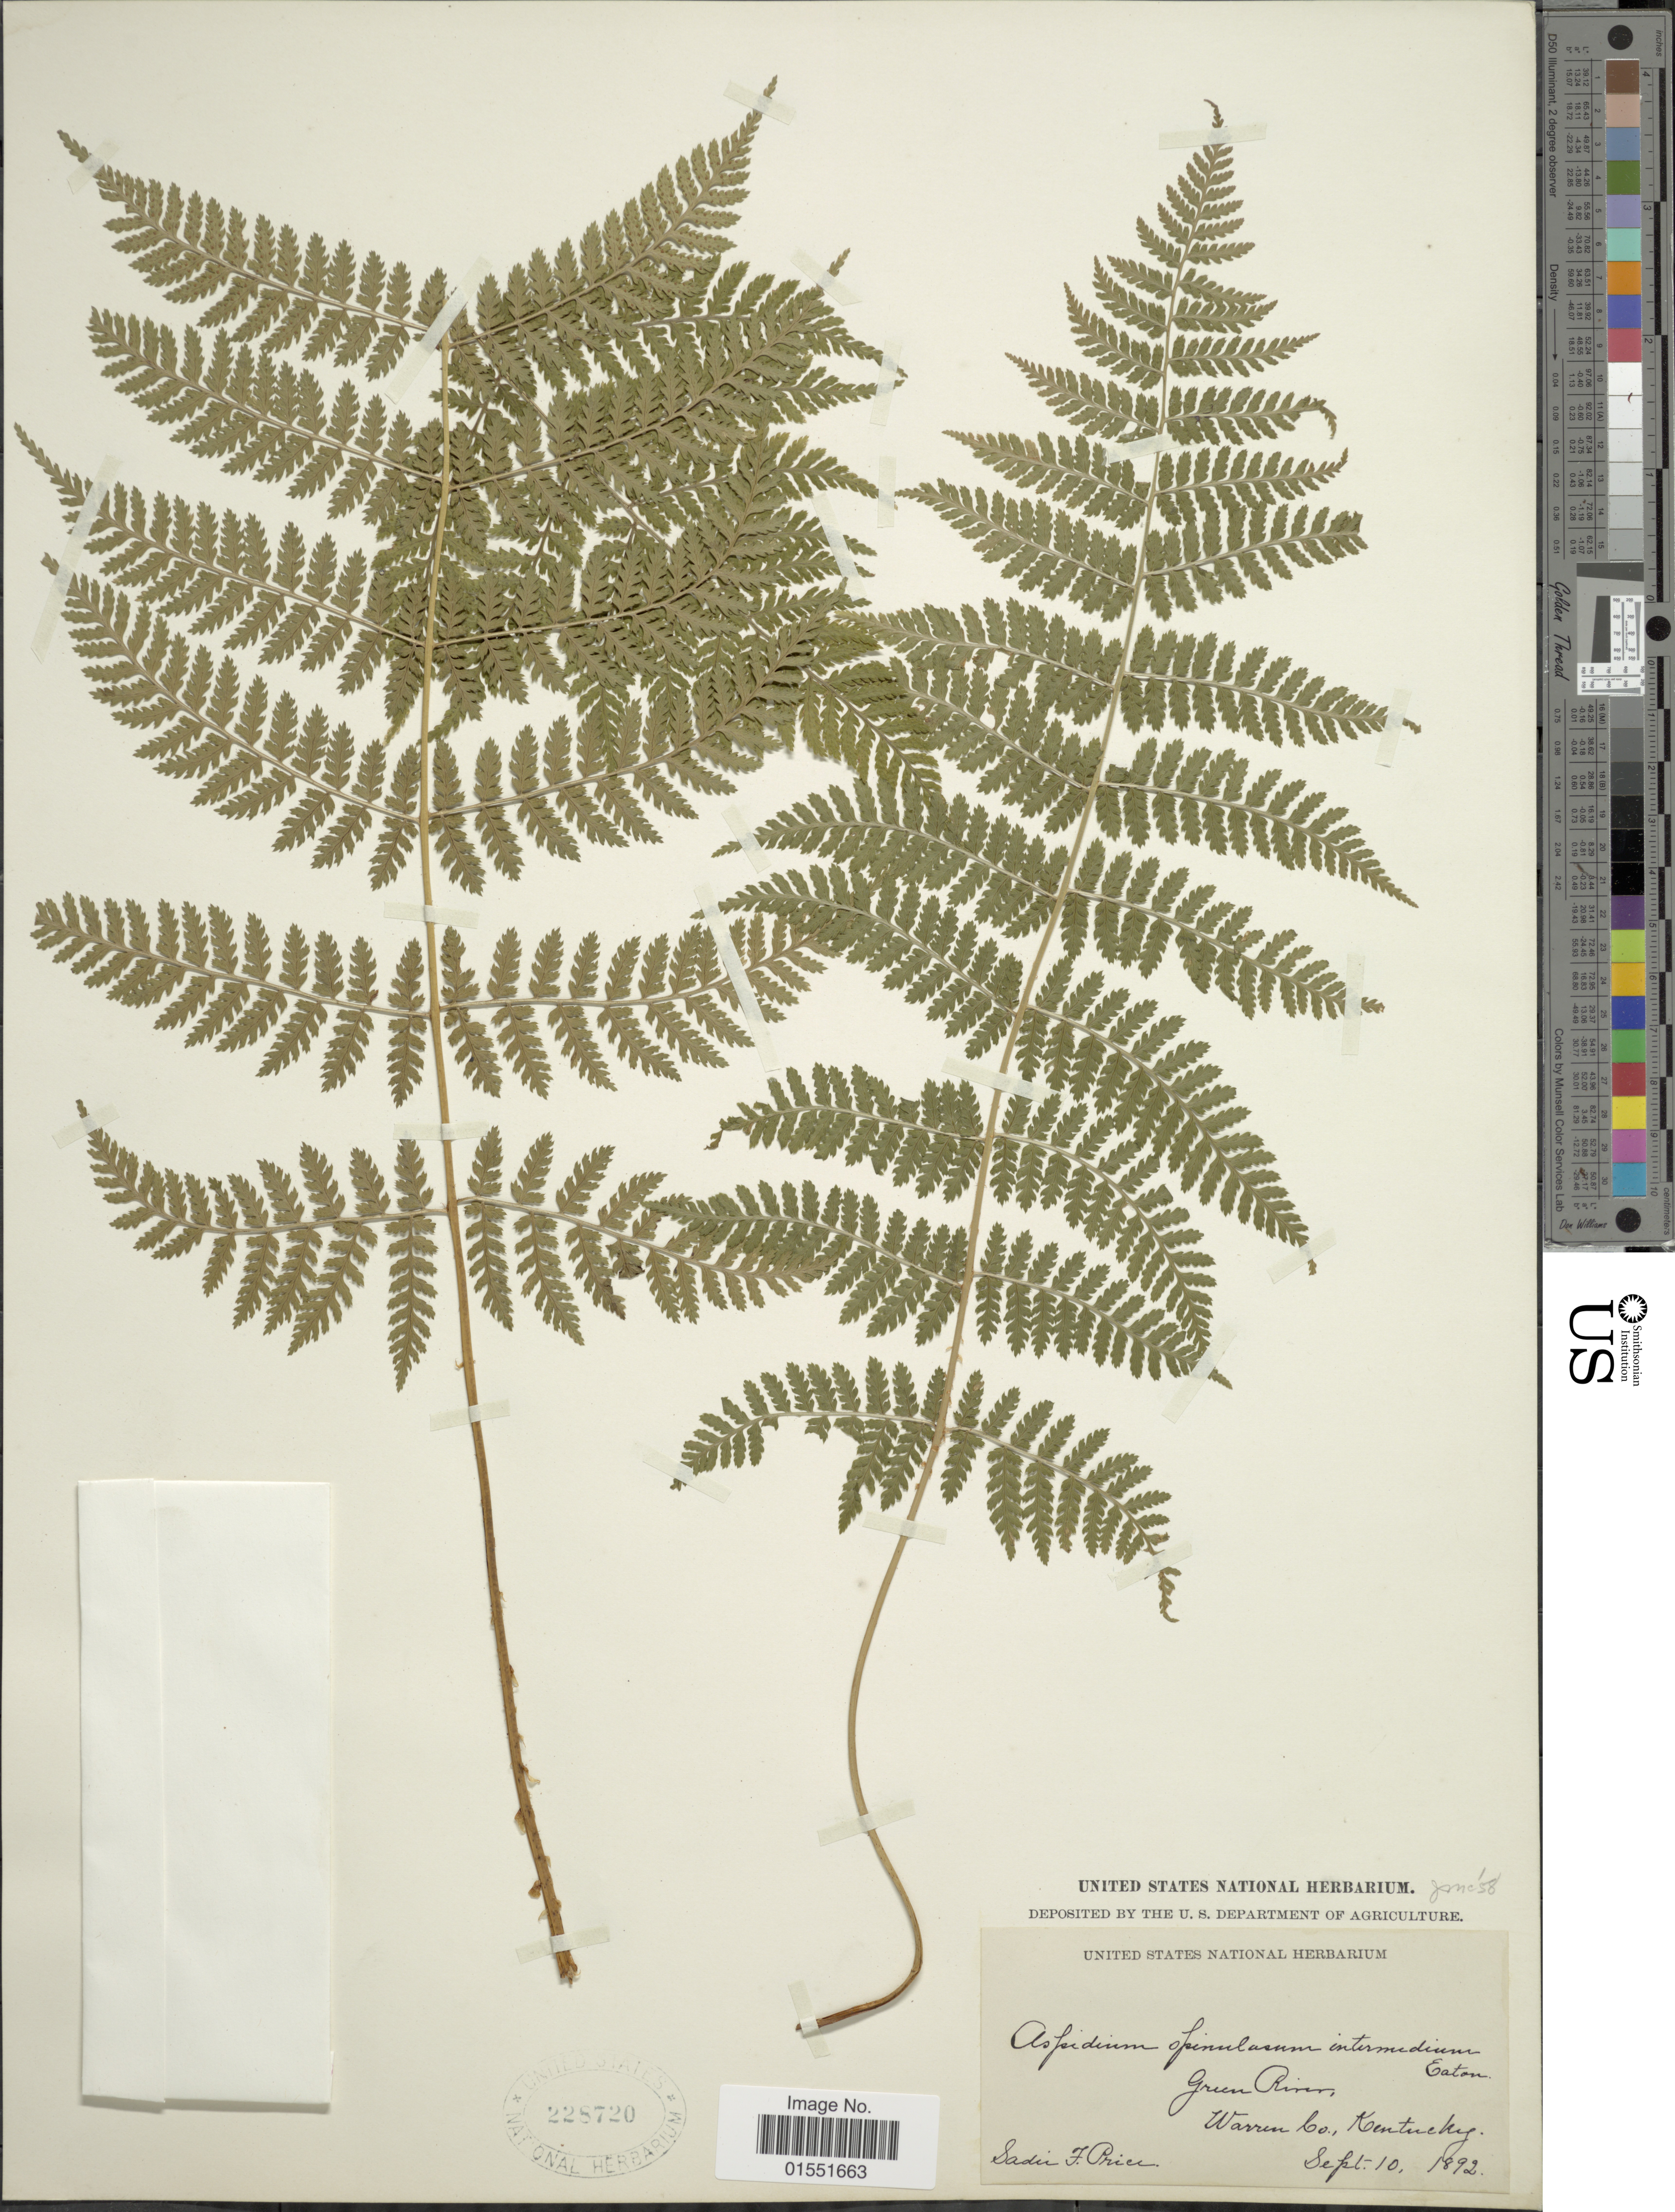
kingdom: Plantae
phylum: Tracheophyta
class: Polypodiopsida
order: Polypodiales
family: Dryopteridaceae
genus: Dryopteris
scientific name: Dryopteris intermedia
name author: (Muhl.) A. Gray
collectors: S. Price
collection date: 1892-09-10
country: United States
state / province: Kentucky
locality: Green River, Warren Co.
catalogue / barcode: US 228720